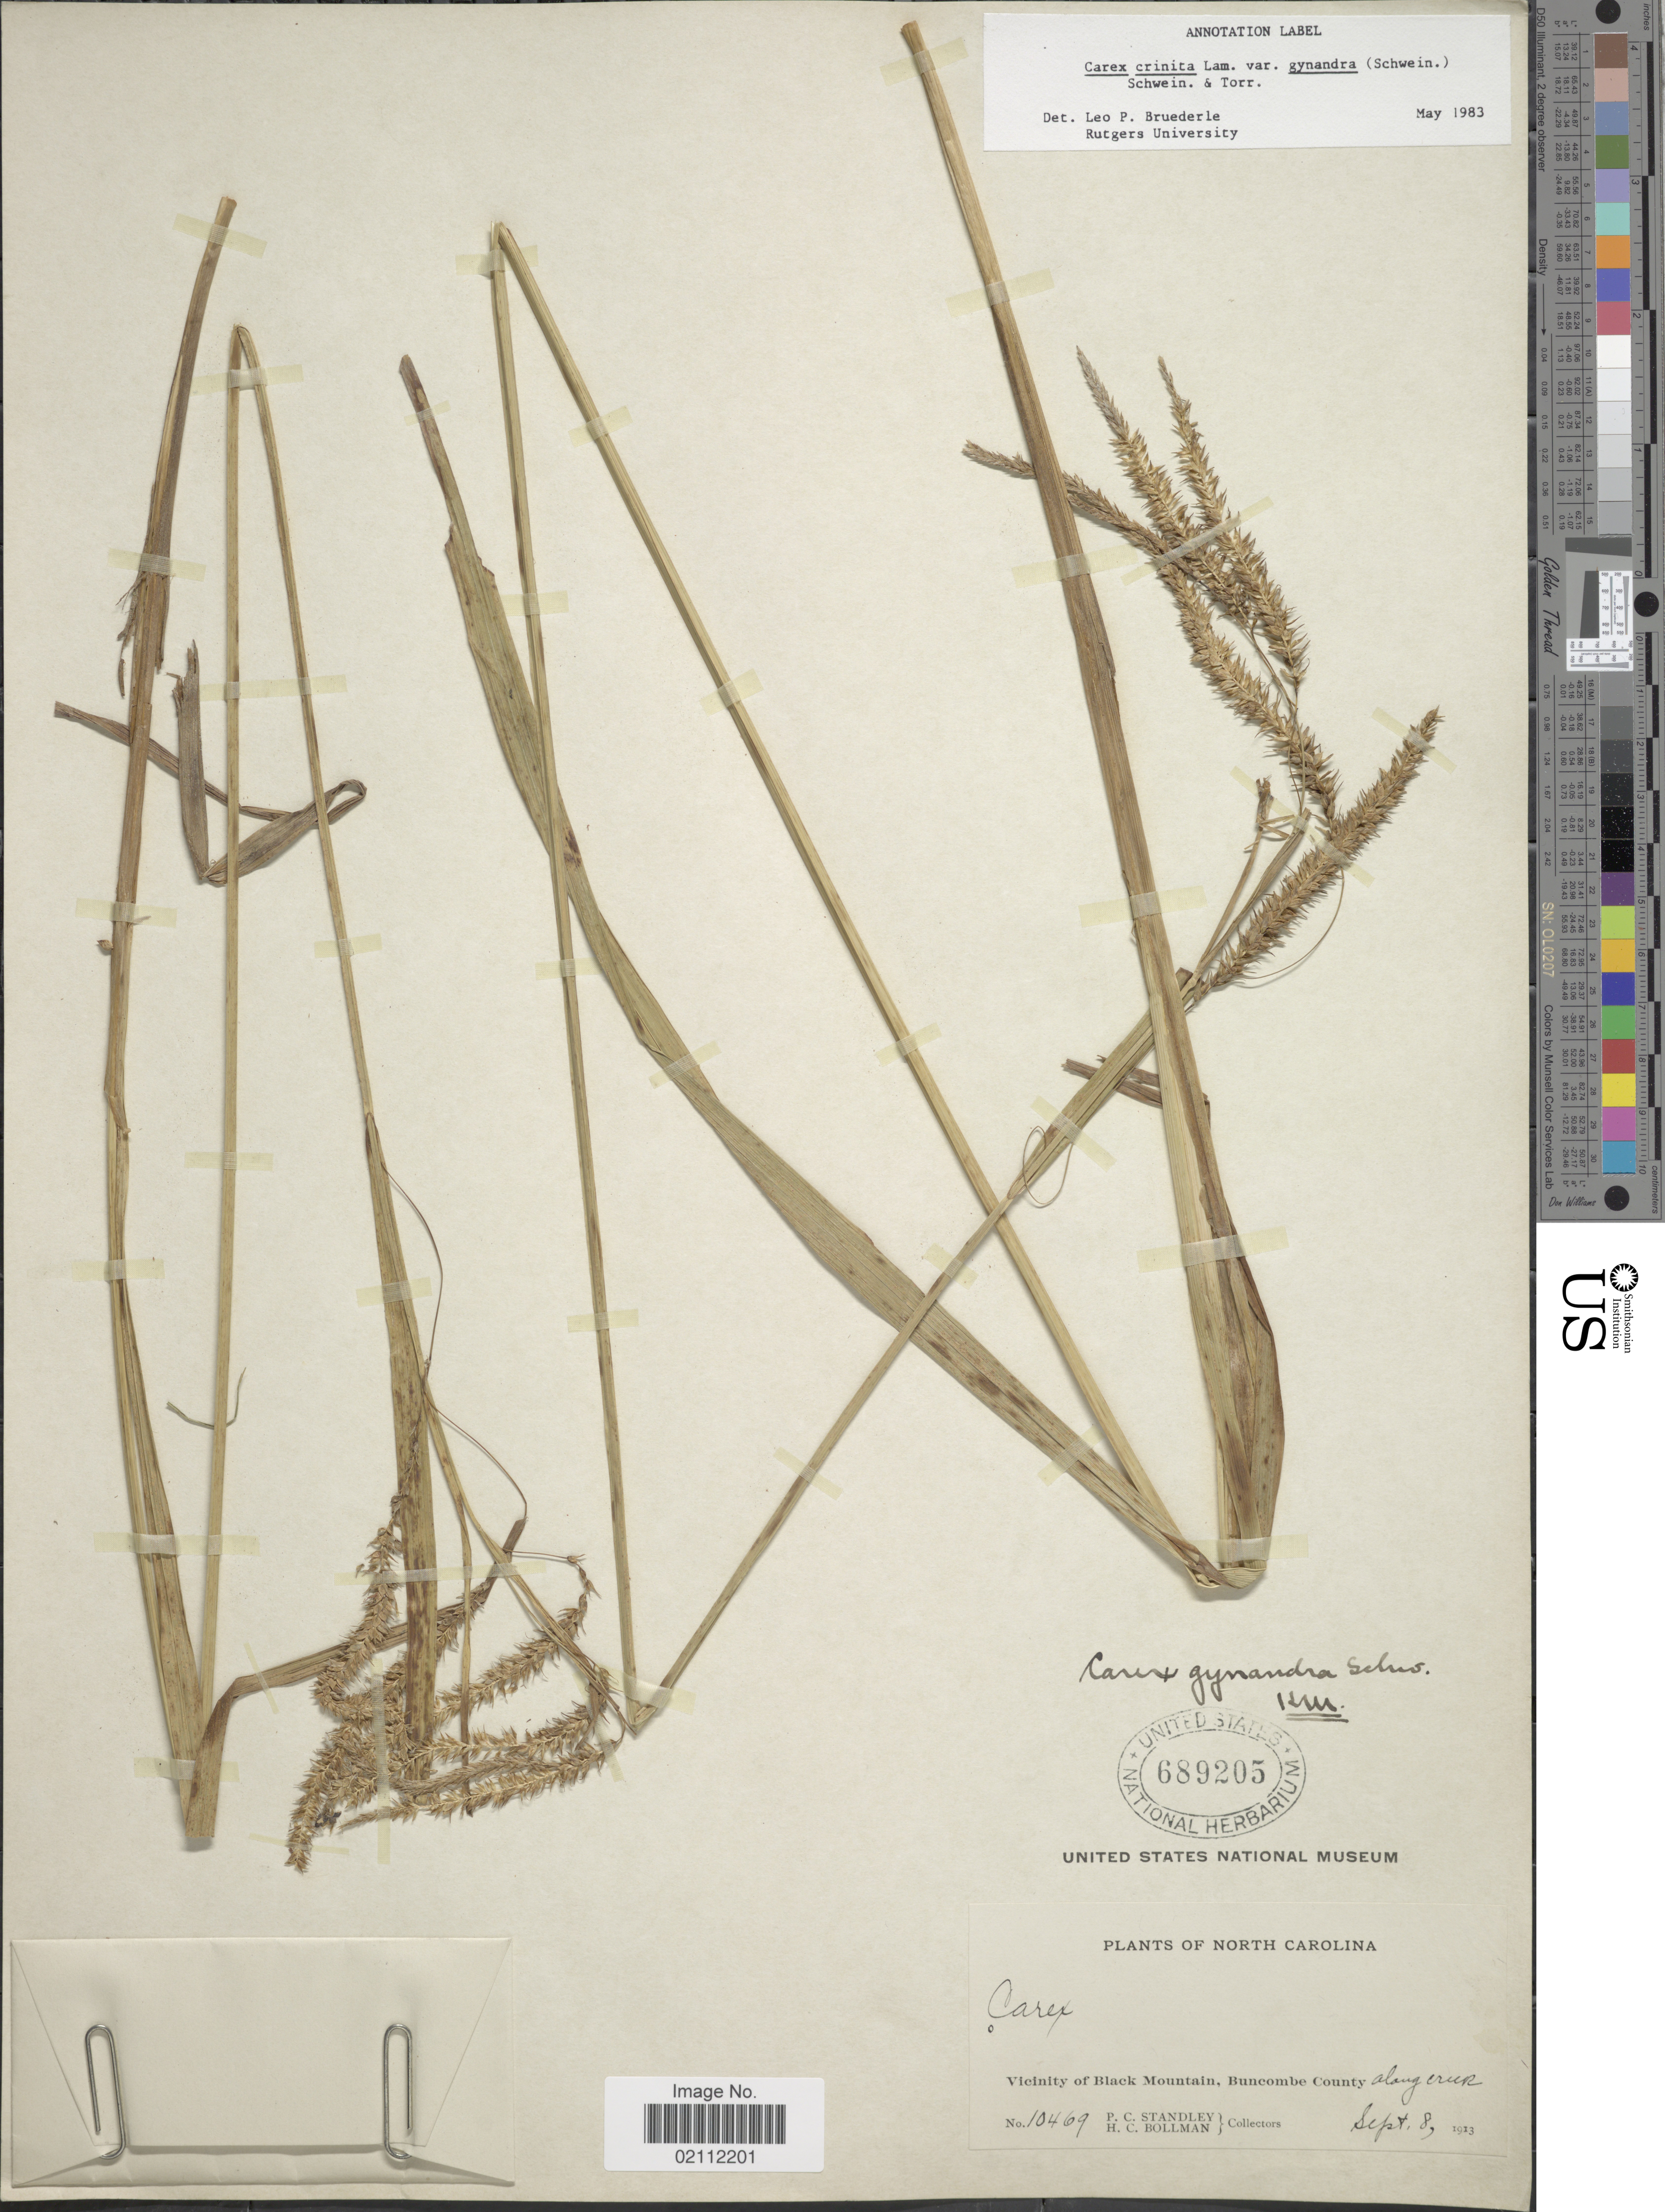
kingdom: Plantae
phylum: Tracheophyta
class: Liliopsida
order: Poales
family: Cyperaceae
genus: Carex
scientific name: Carex gynandra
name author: Schwein.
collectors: P. C. Standley & H. C. Bollman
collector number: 10469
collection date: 1913-09-08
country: United States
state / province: North Carolina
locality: Vicinity of Black Mountain, Buncombe County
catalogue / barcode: US 689205